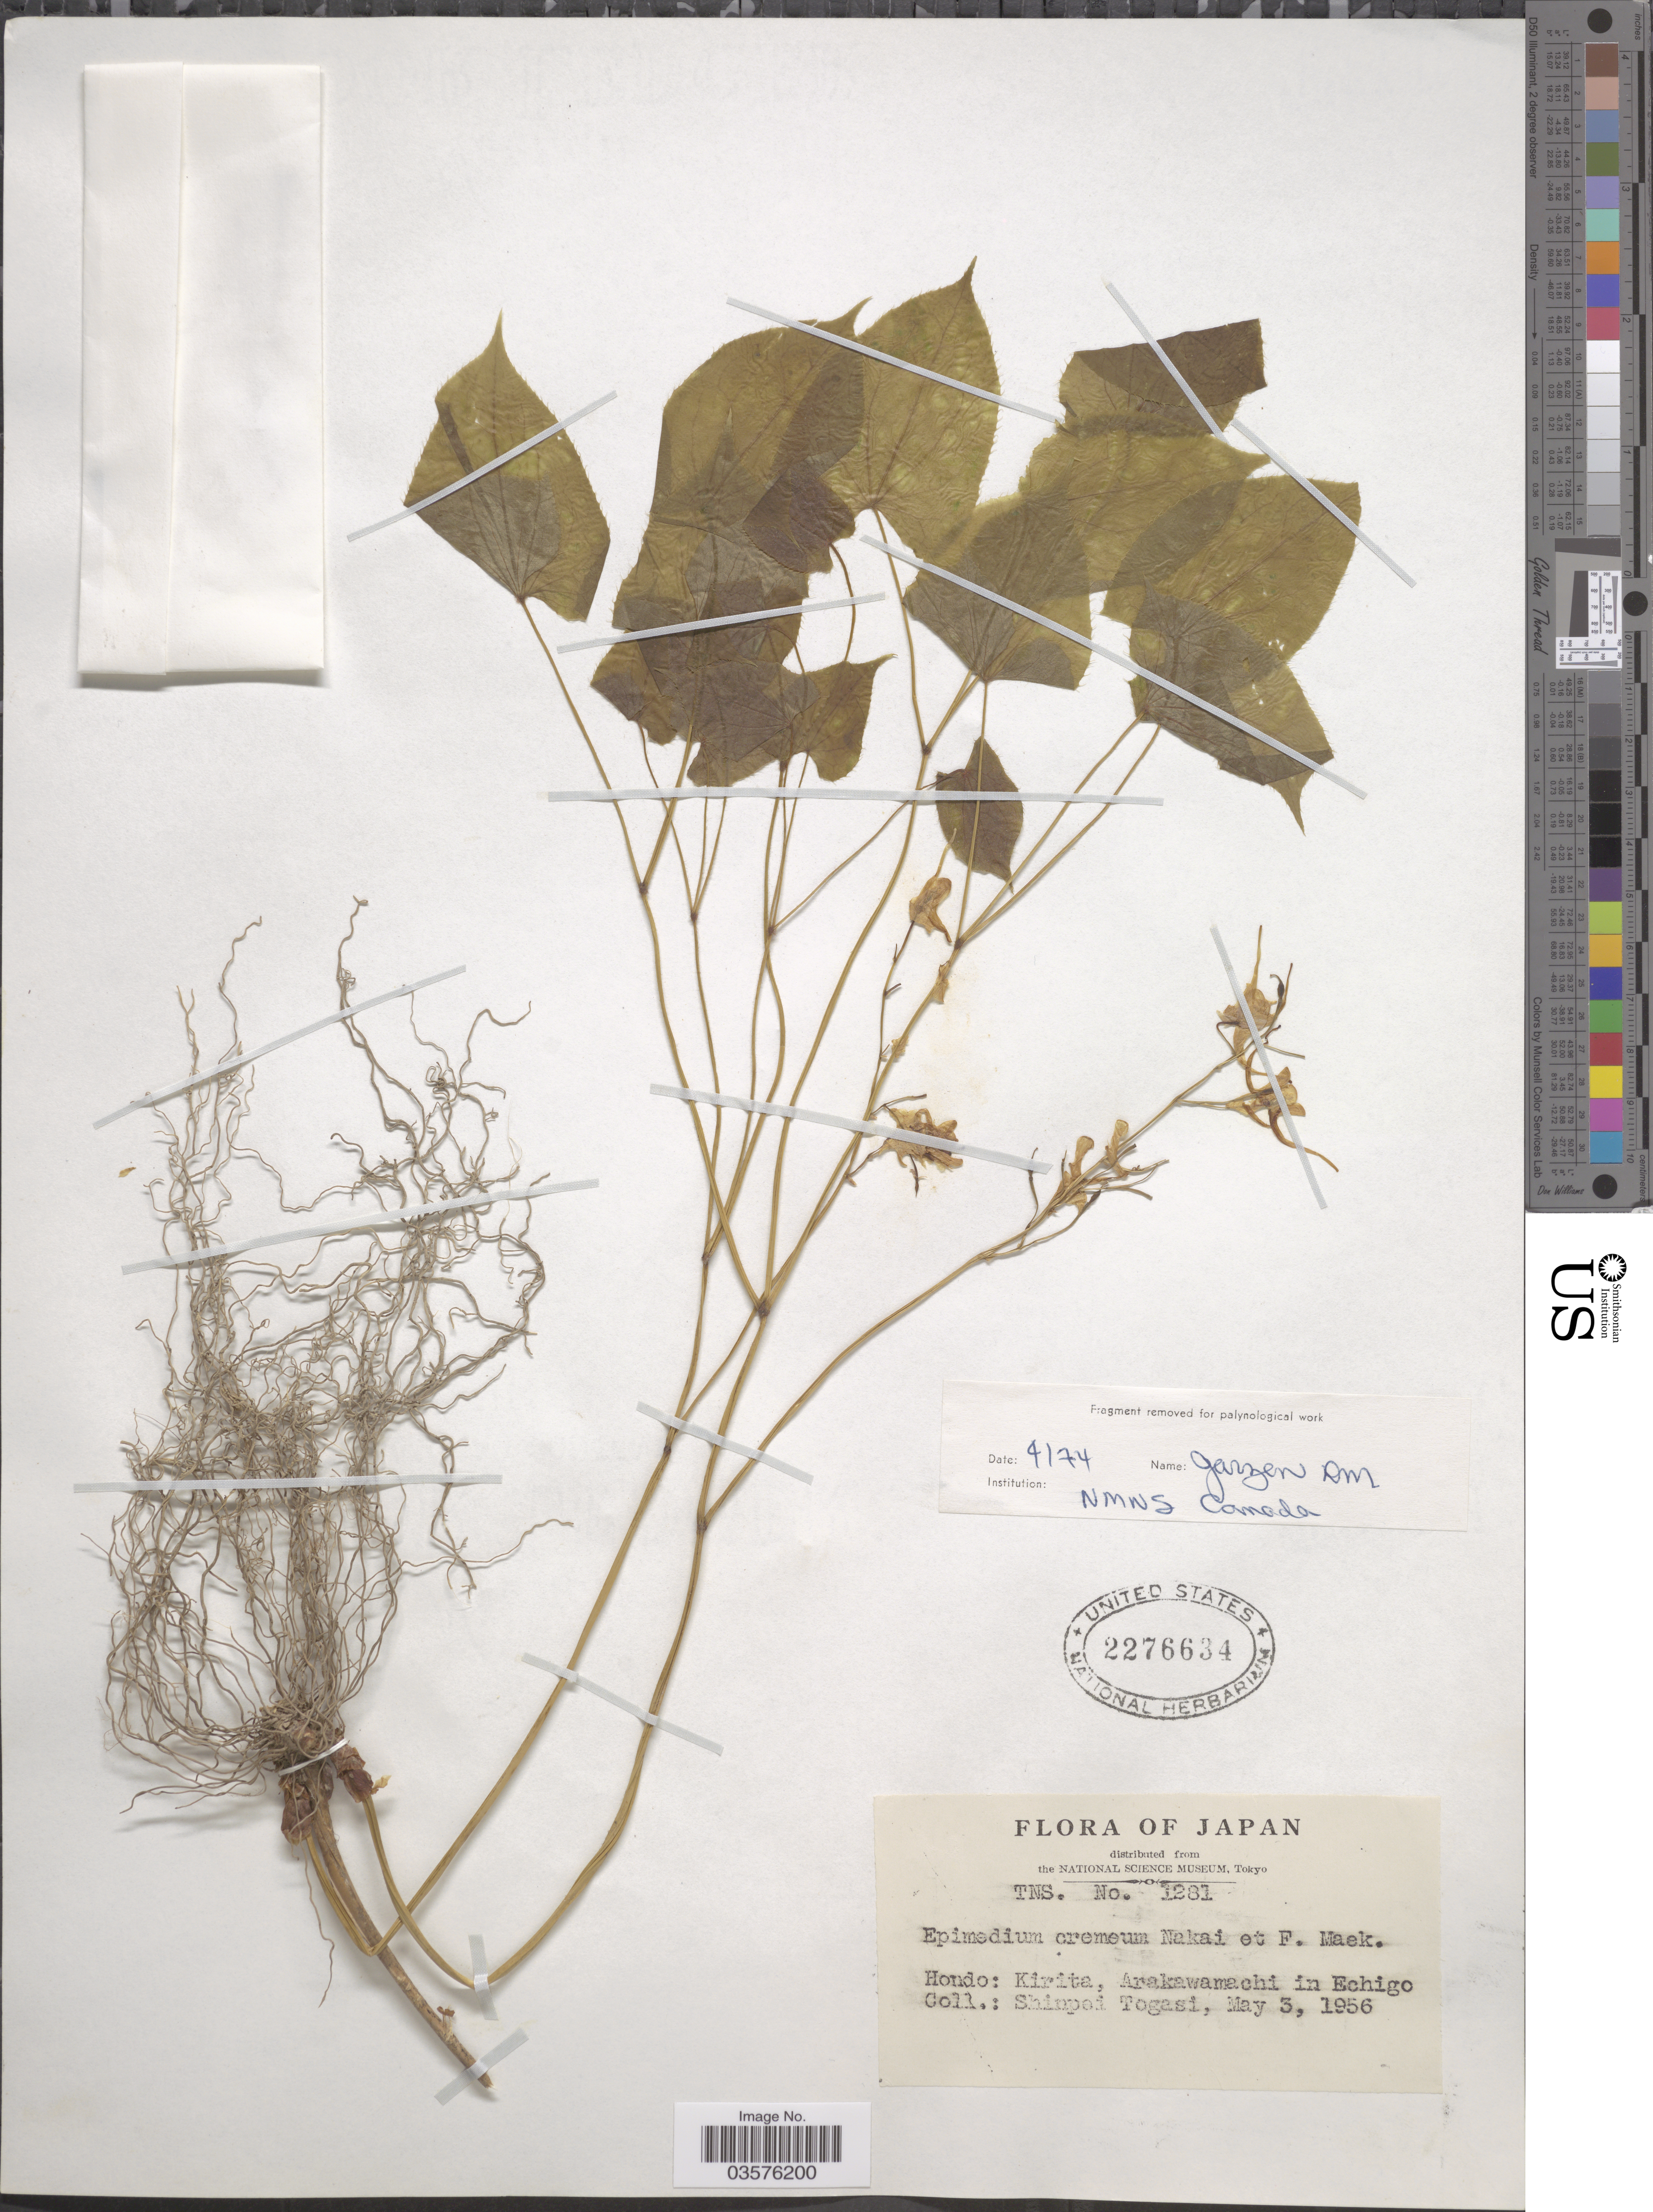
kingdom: Plantae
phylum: Tracheophyta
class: Magnoliopsida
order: Ranunculales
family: Berberidaceae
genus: Epimedium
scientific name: Epimedium cremeum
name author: Nakai & F. Maek. ex Honda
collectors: S. Togasi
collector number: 1281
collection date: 1956-05-03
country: Japan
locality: Hondo: Kirita, Arakawamachi in Echigo.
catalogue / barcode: US 2276634